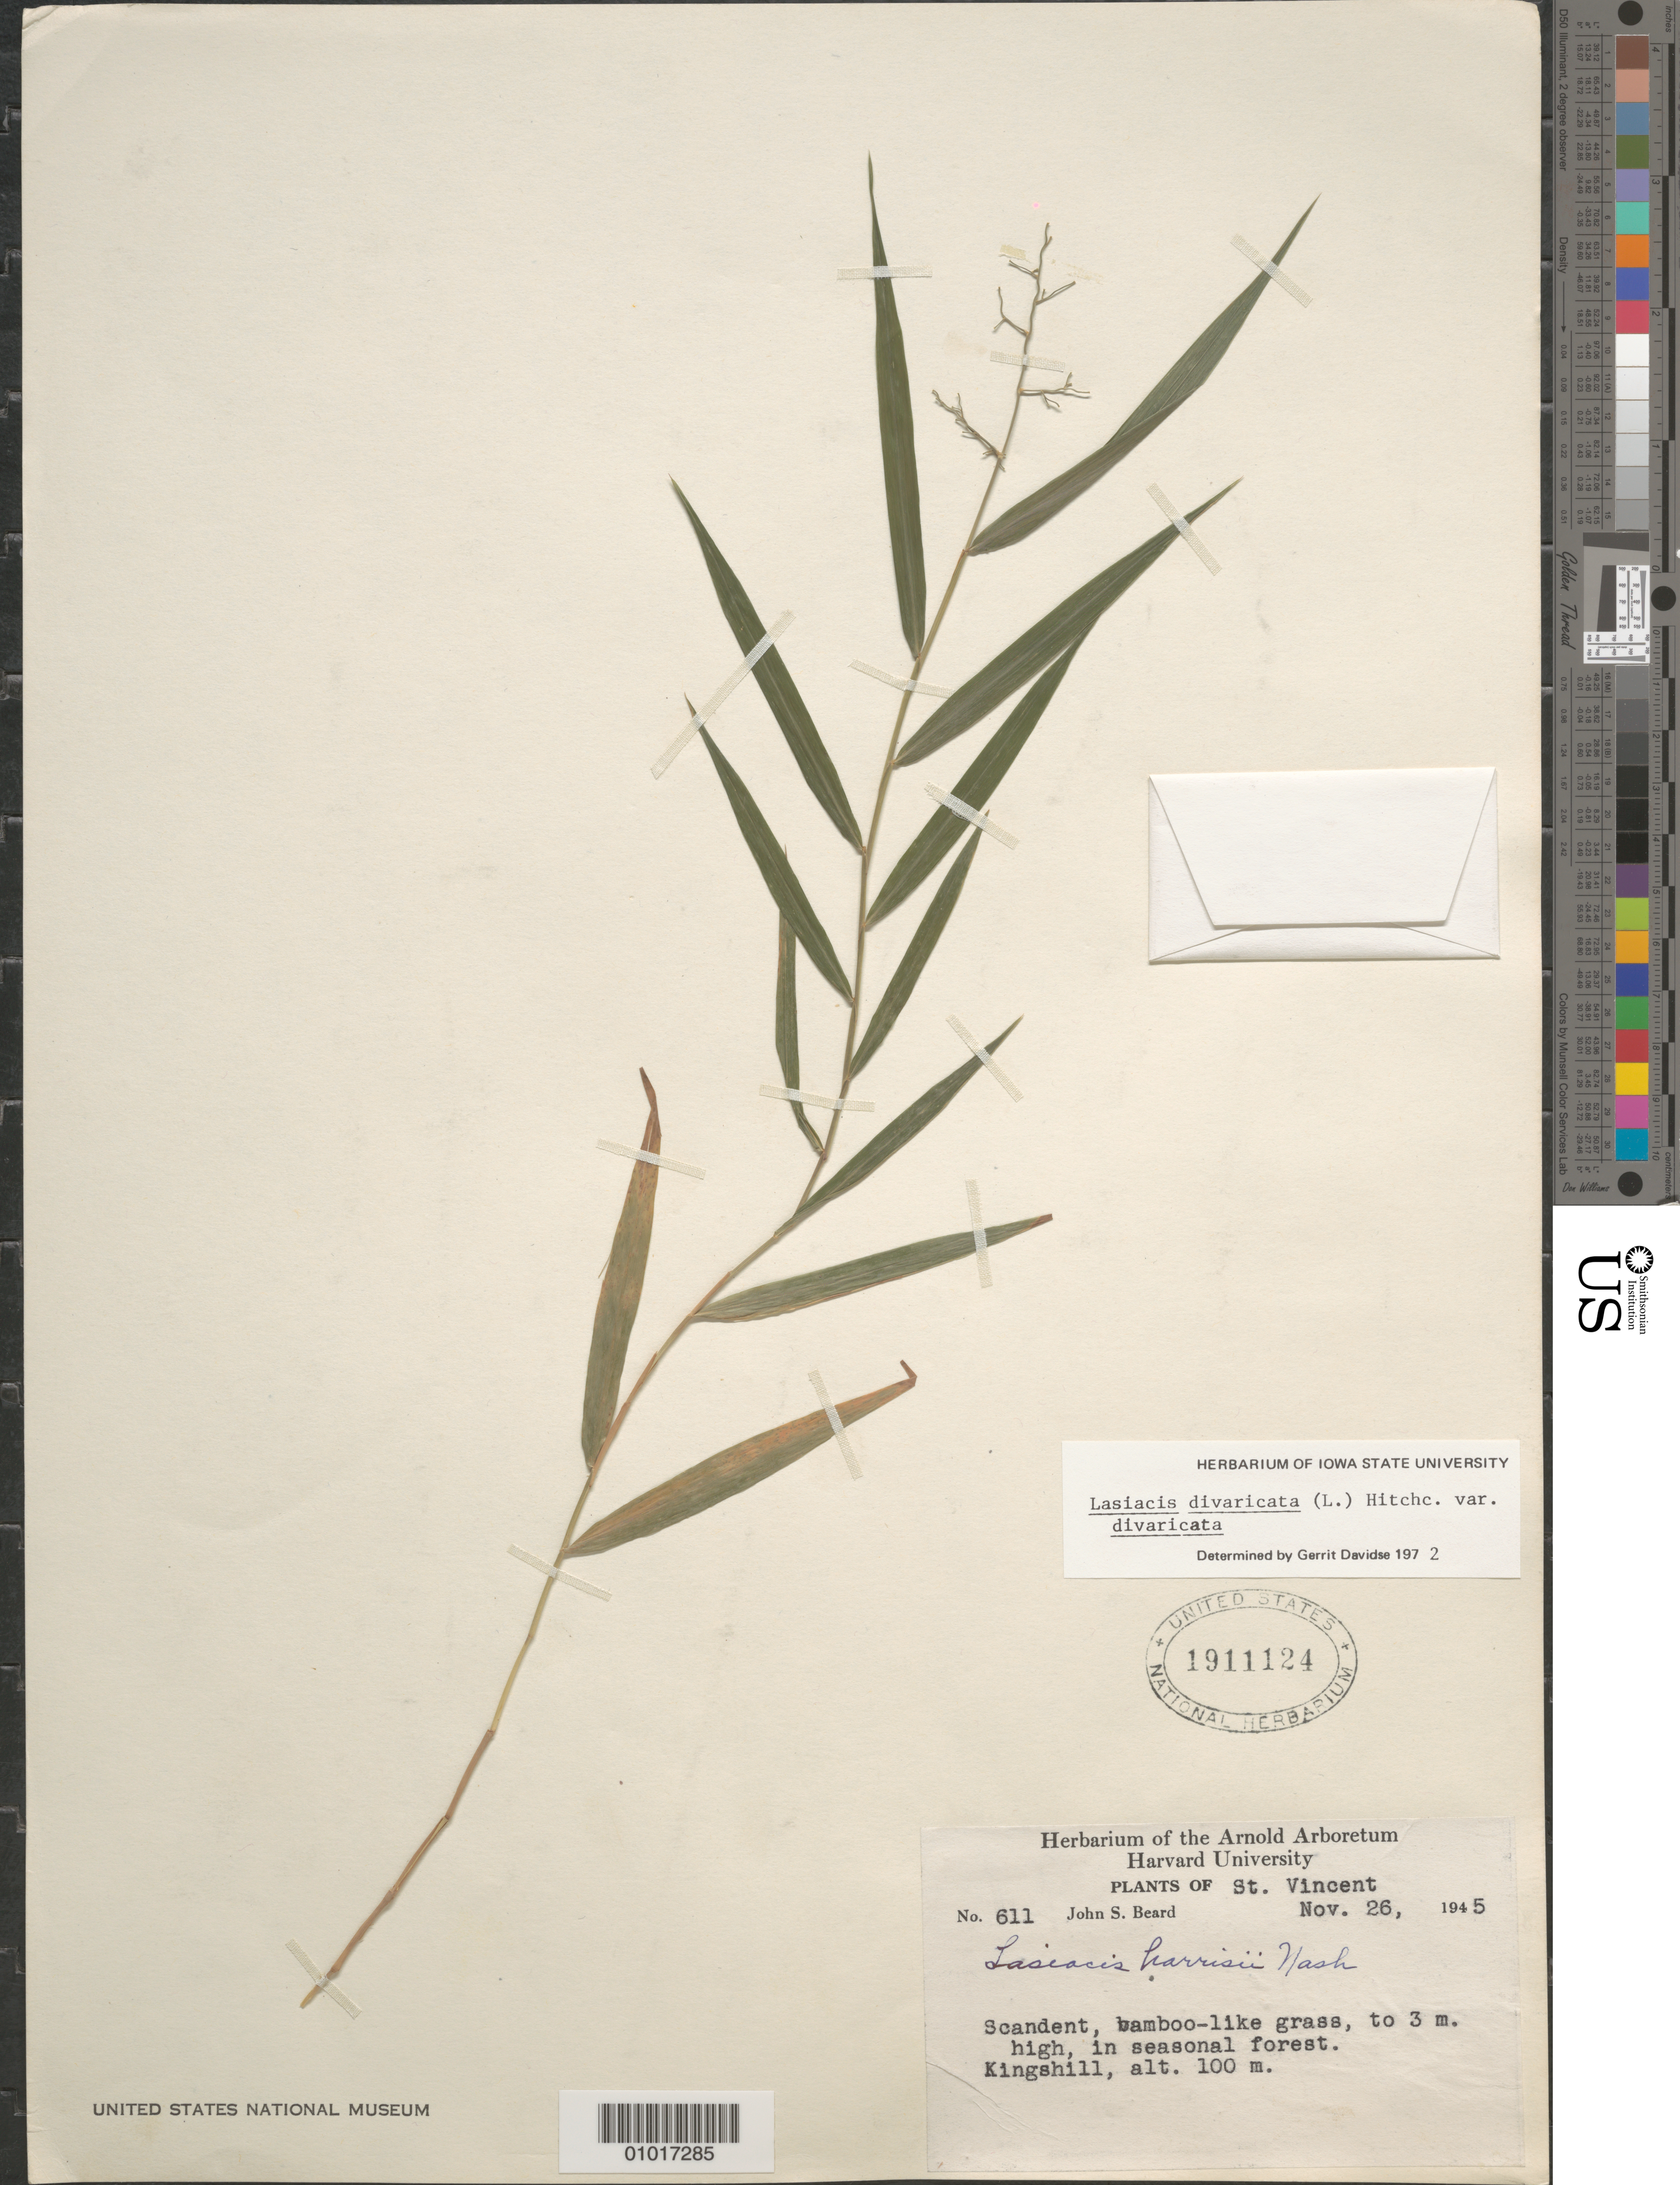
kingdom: Plantae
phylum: Tracheophyta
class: Liliopsida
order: Poales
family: Poaceae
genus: Lasiacis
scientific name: Lasiacis divaricata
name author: (L.) Hitchc.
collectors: J. Beard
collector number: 611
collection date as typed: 26 Nov 1945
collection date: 1945-11-26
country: St. Vincent - Grenadines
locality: Kingshill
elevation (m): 100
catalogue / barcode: US 1911124